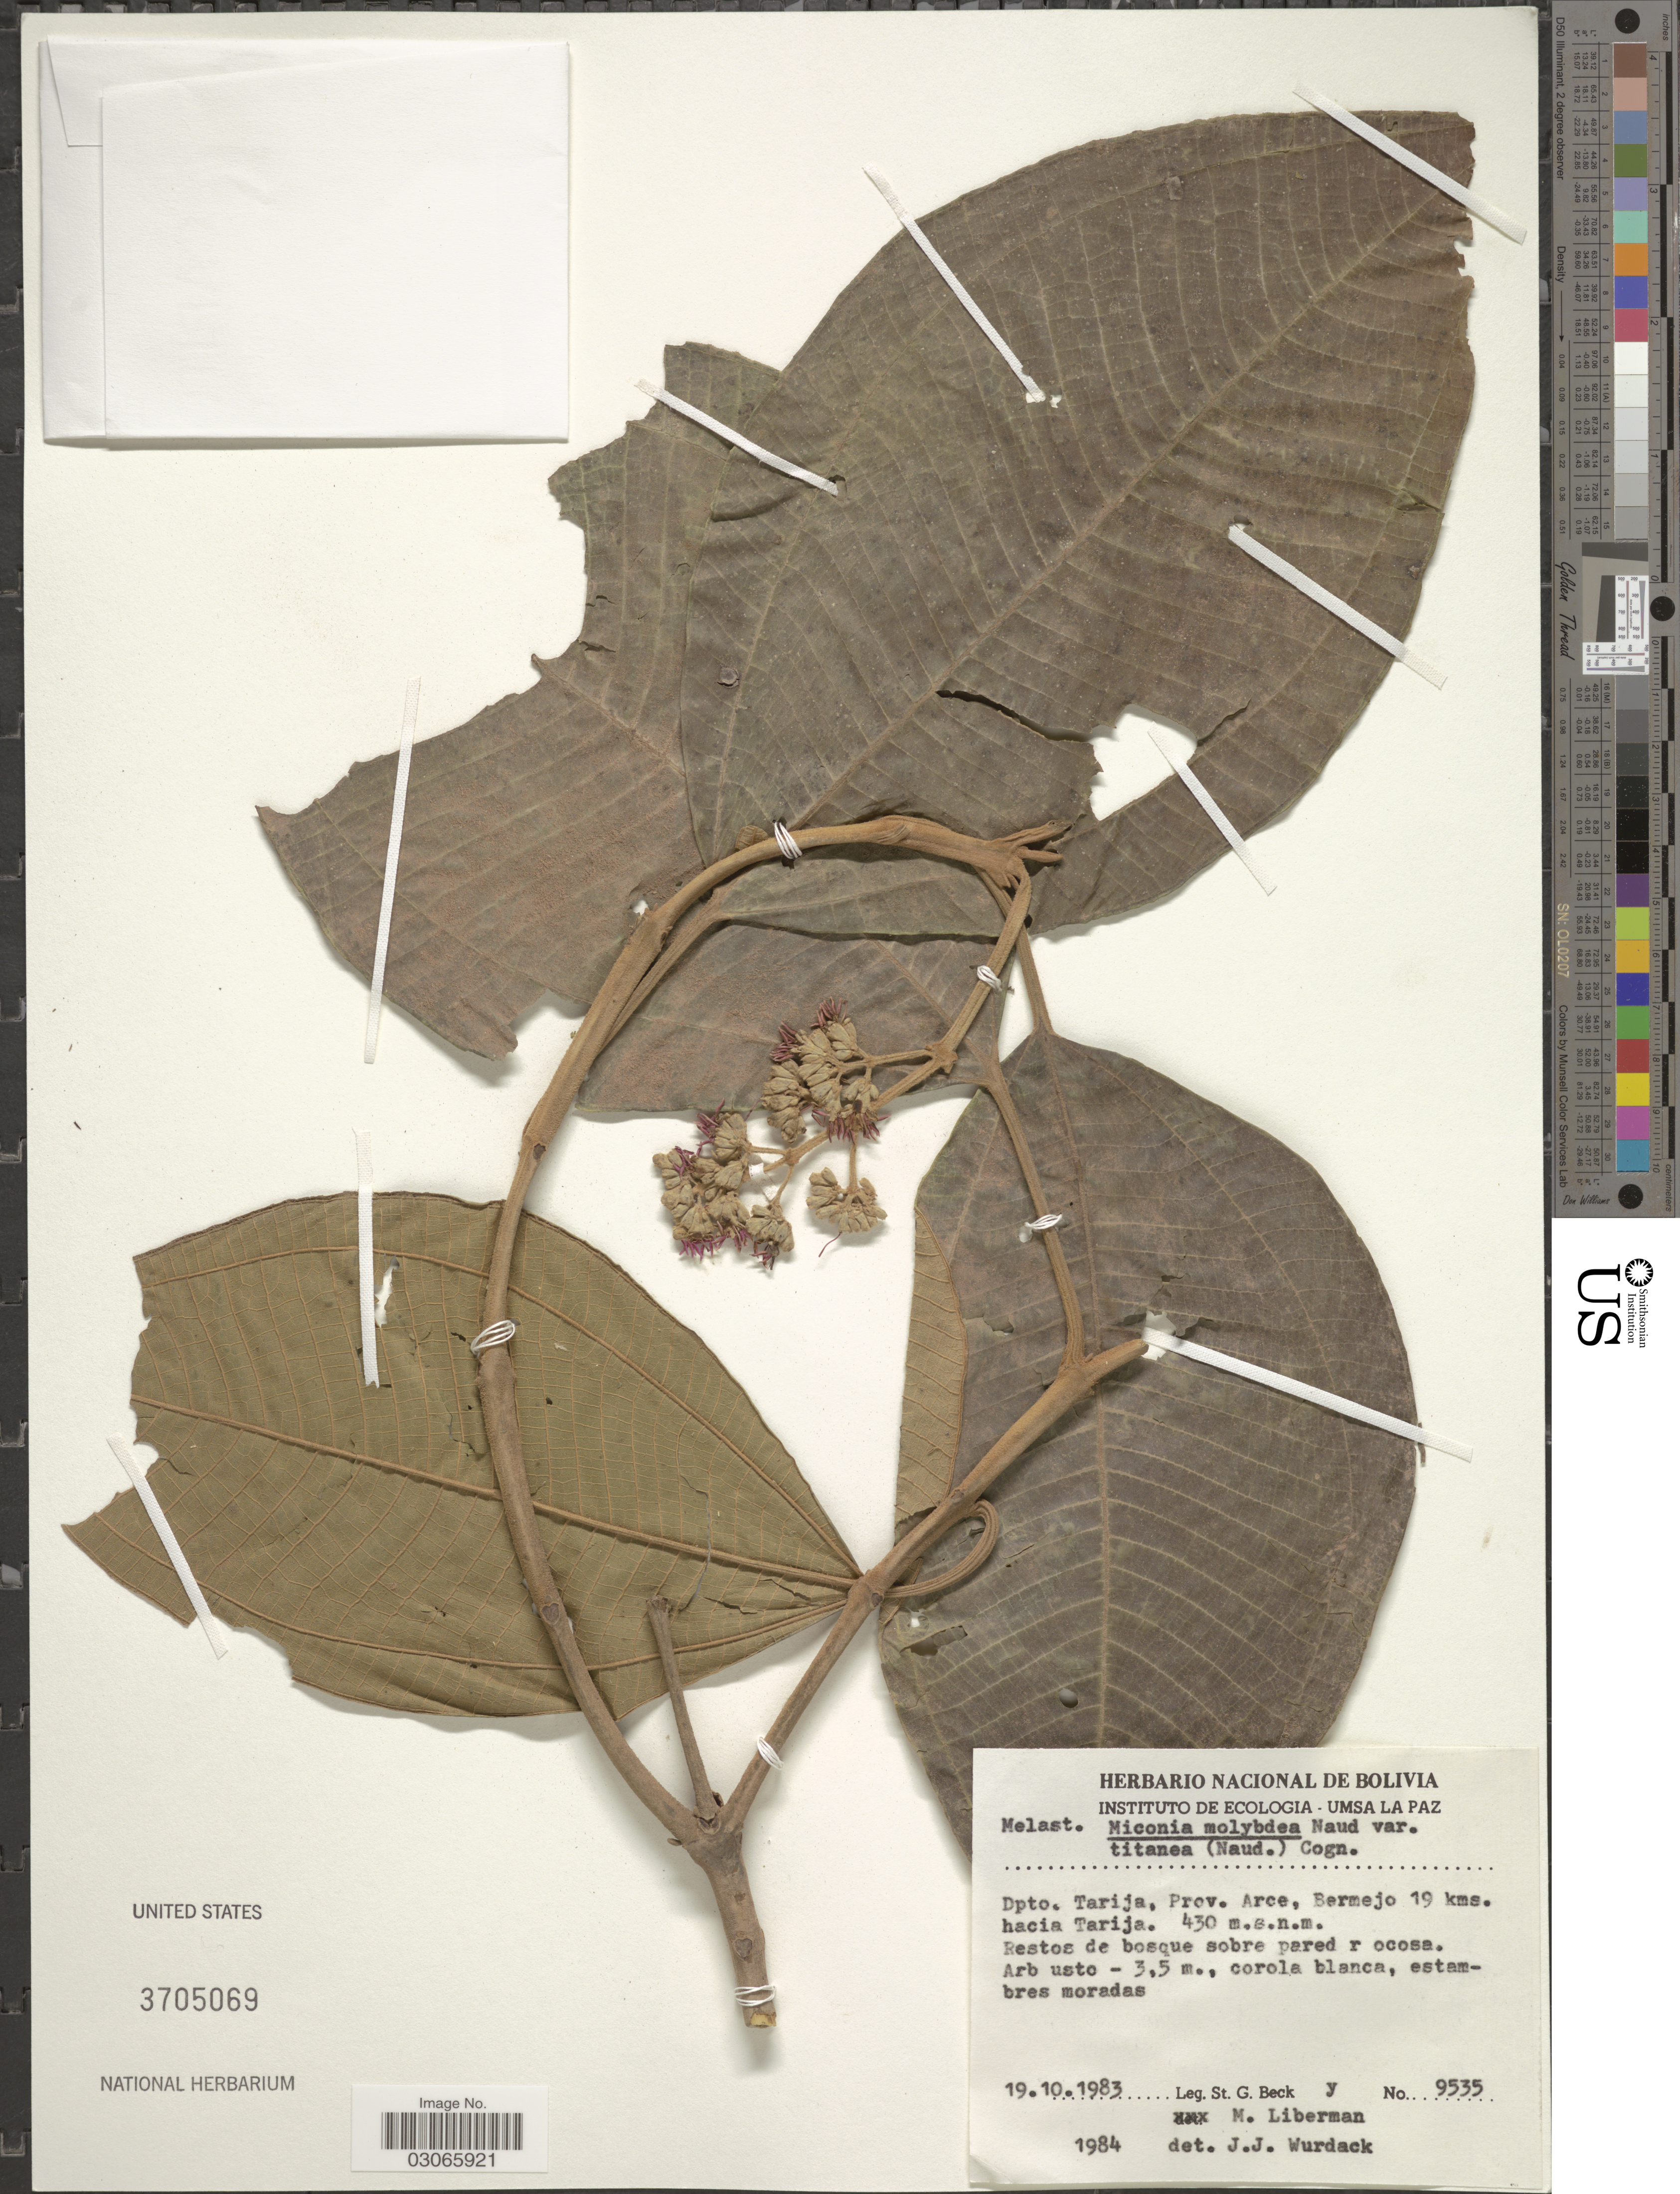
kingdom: Plantae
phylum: Tracheophyta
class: Magnoliopsida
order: Myrtales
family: Melastomataceae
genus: Miconia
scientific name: Miconia molybdea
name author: Naudin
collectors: S. G. Beck & M. Liberman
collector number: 9535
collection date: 1983-10-19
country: Bolivia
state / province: Tarija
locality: Dpto. Tarija, Prov. Arce, Bermejo 19 kms. hacia Tarija.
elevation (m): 430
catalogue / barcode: US 3705069